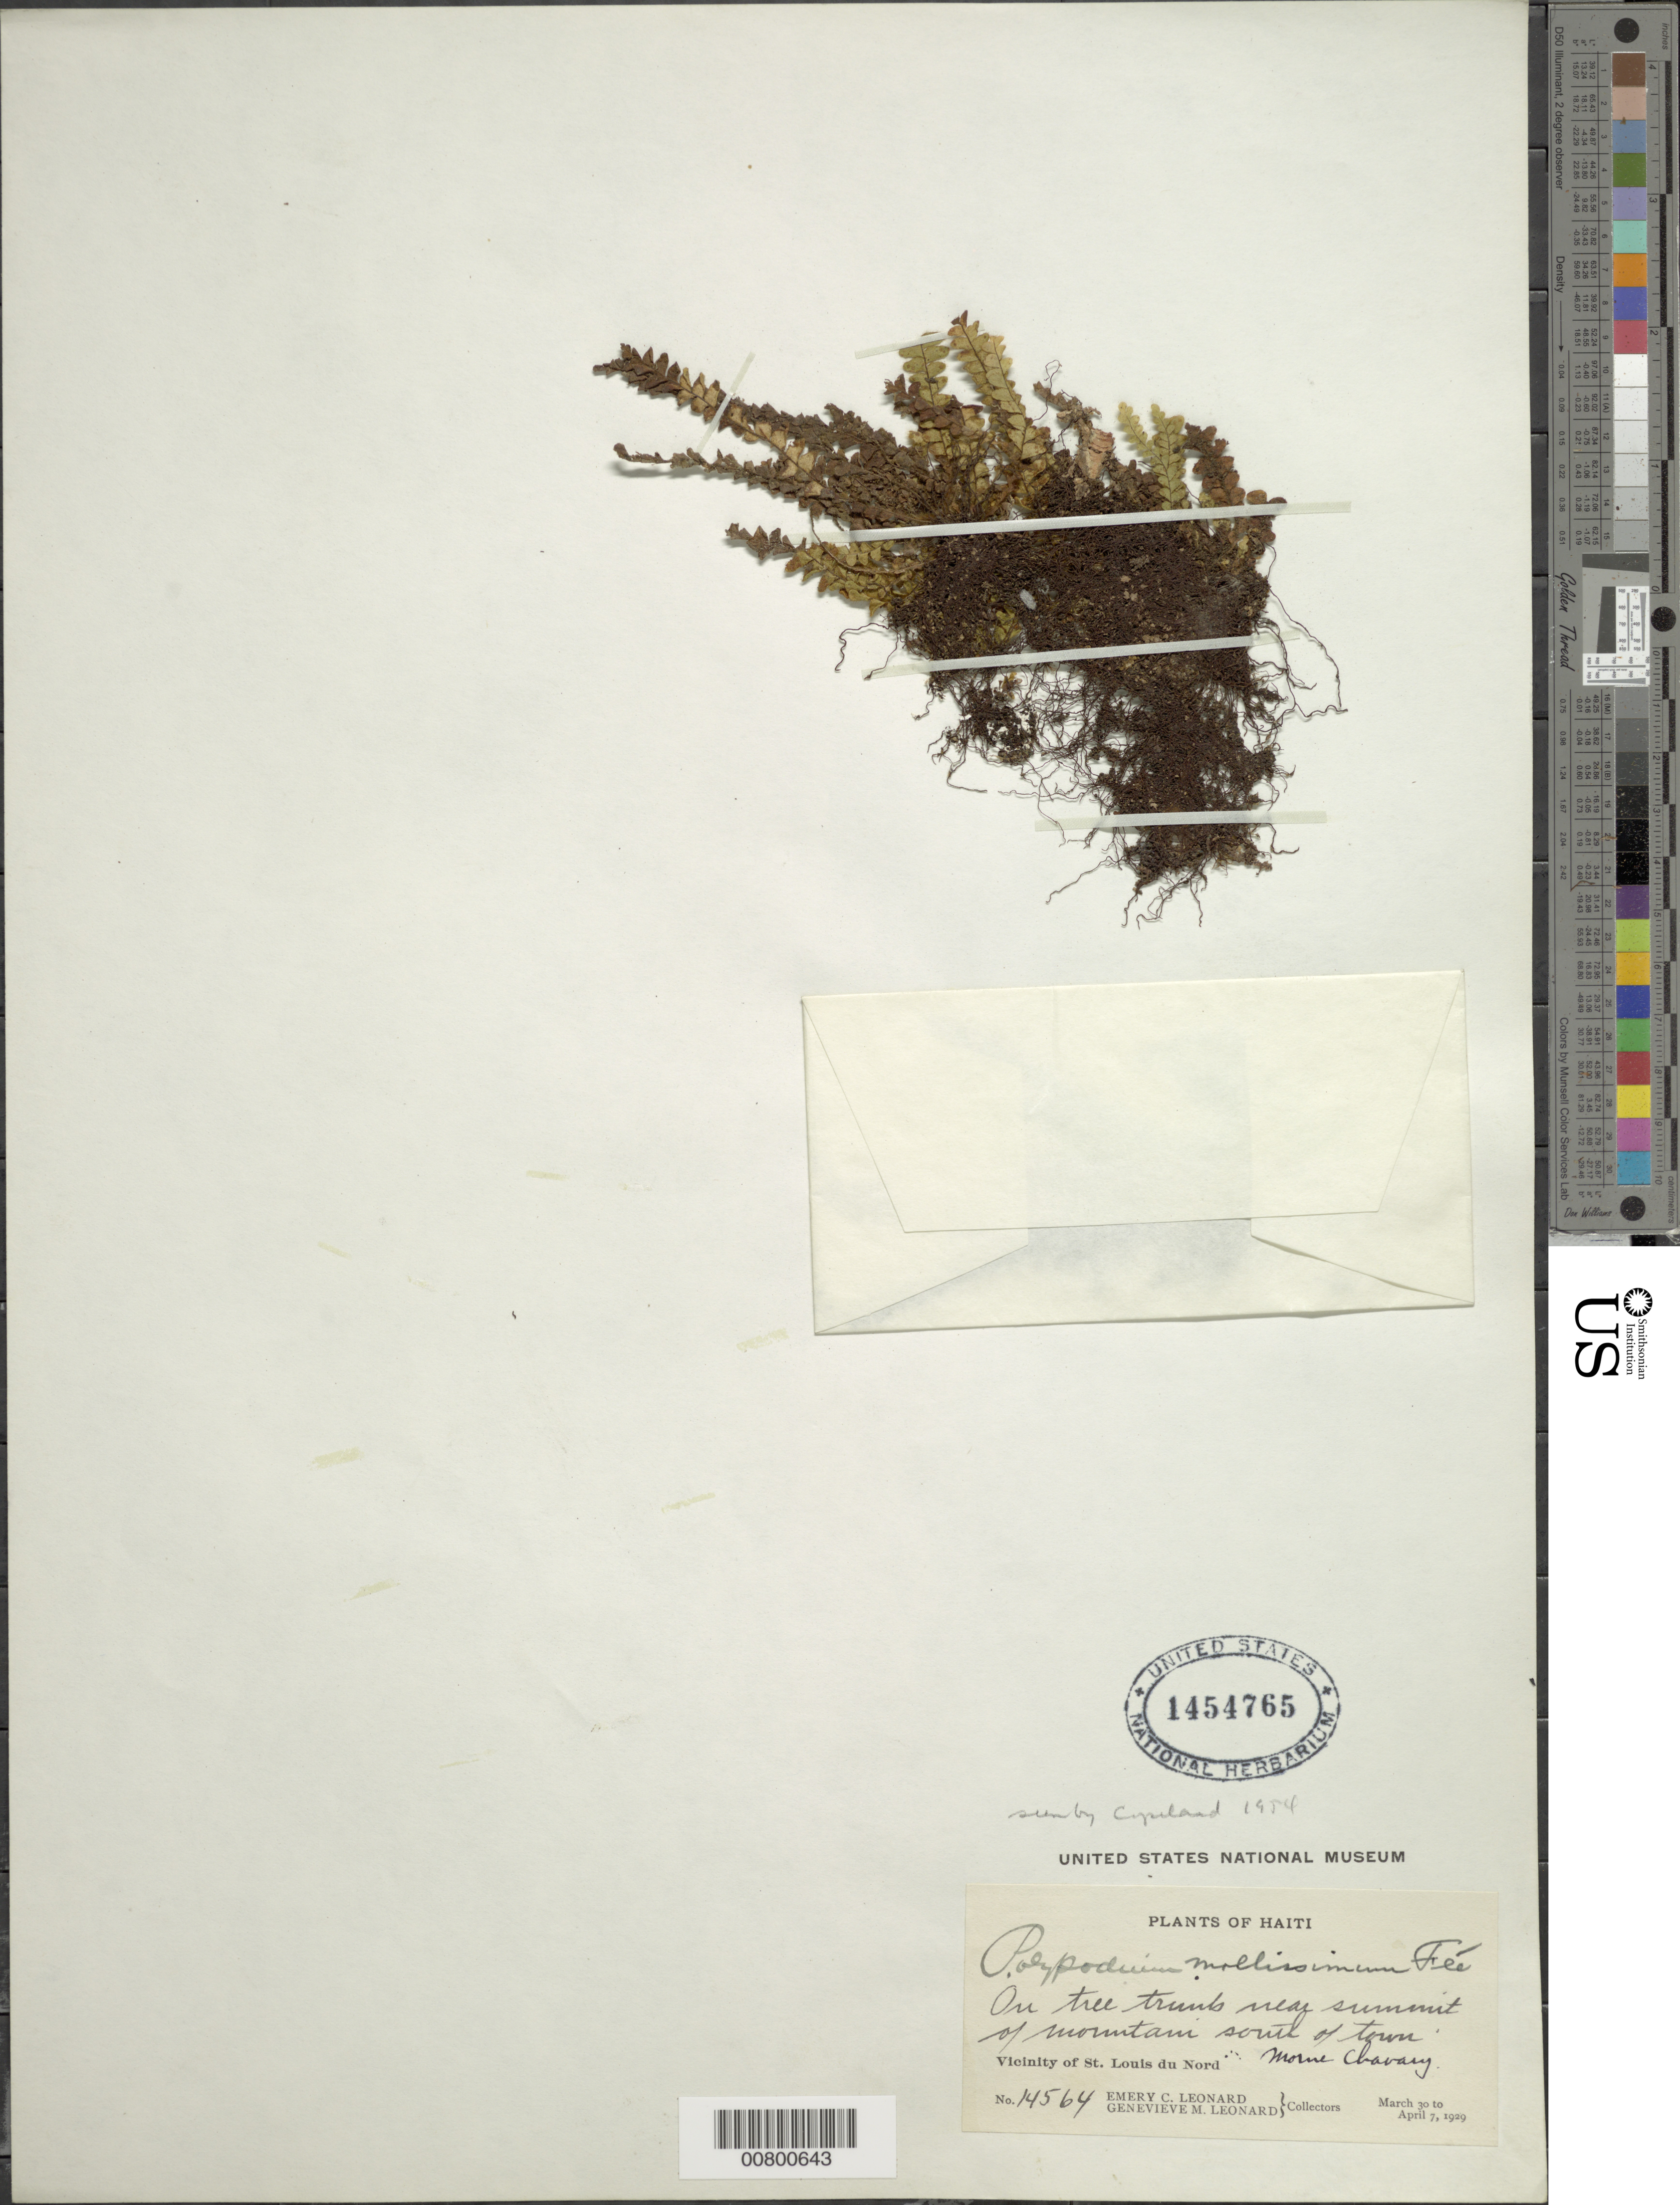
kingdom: Plantae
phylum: Tracheophyta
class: Polypodiopsida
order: Polypodiales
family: Polypodiaceae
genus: Alansmia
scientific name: Alansmia elastica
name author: (Bory ex Willd.) Moguel & M. Kessler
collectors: E. C. Leonard & G. M. Leonard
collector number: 14564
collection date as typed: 30 Mar 1929 to 07 Apr 1929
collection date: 1929-03-30/1929-04-07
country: Haiti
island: Hispaniola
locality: St. Louis du Nord, Morne Chavary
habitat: Near mountain summit, on tree trunk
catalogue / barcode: US 1454765